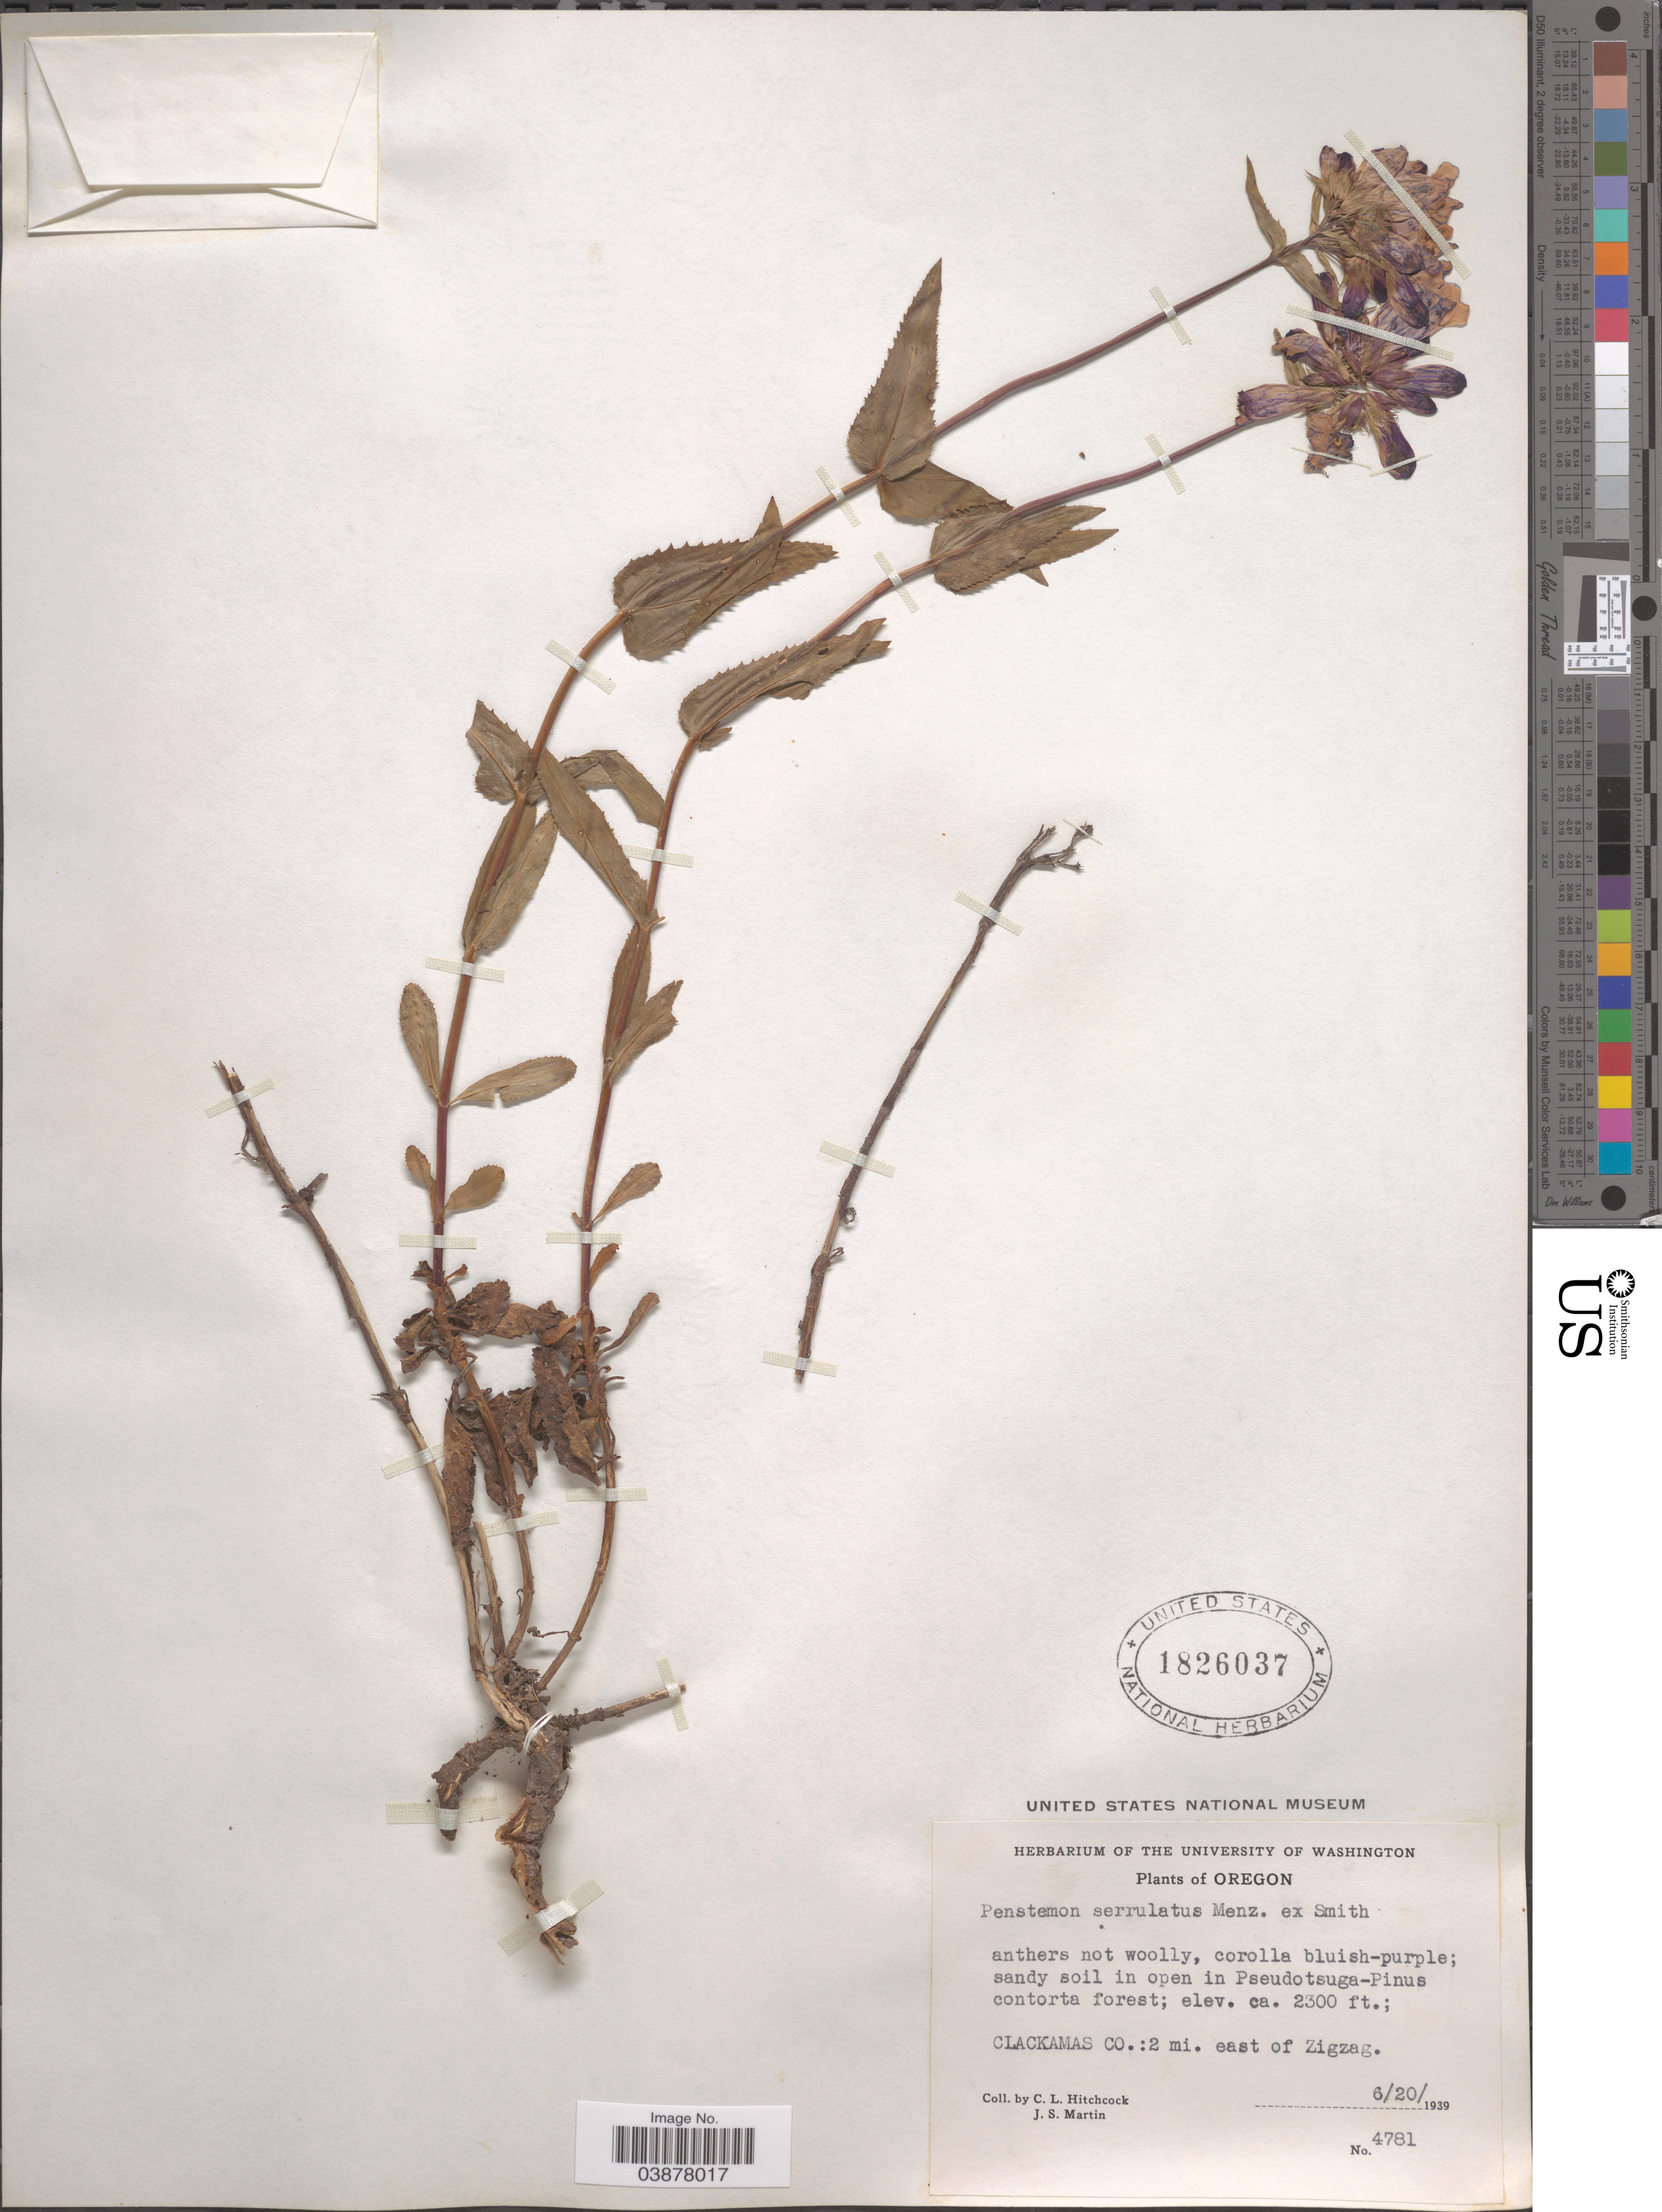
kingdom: Plantae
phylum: Tracheophyta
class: Magnoliopsida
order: Lamiales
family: Plantaginaceae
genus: Penstemon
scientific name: Penstemon serrulatus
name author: Menzies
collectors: C. L. Hitchcock & J. S. Martin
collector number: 4781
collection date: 1939-06-20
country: United States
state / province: Oregon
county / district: Clackamas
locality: Clackamas Co.: 2 mi. east of Zigzag.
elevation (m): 701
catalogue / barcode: US 1826037